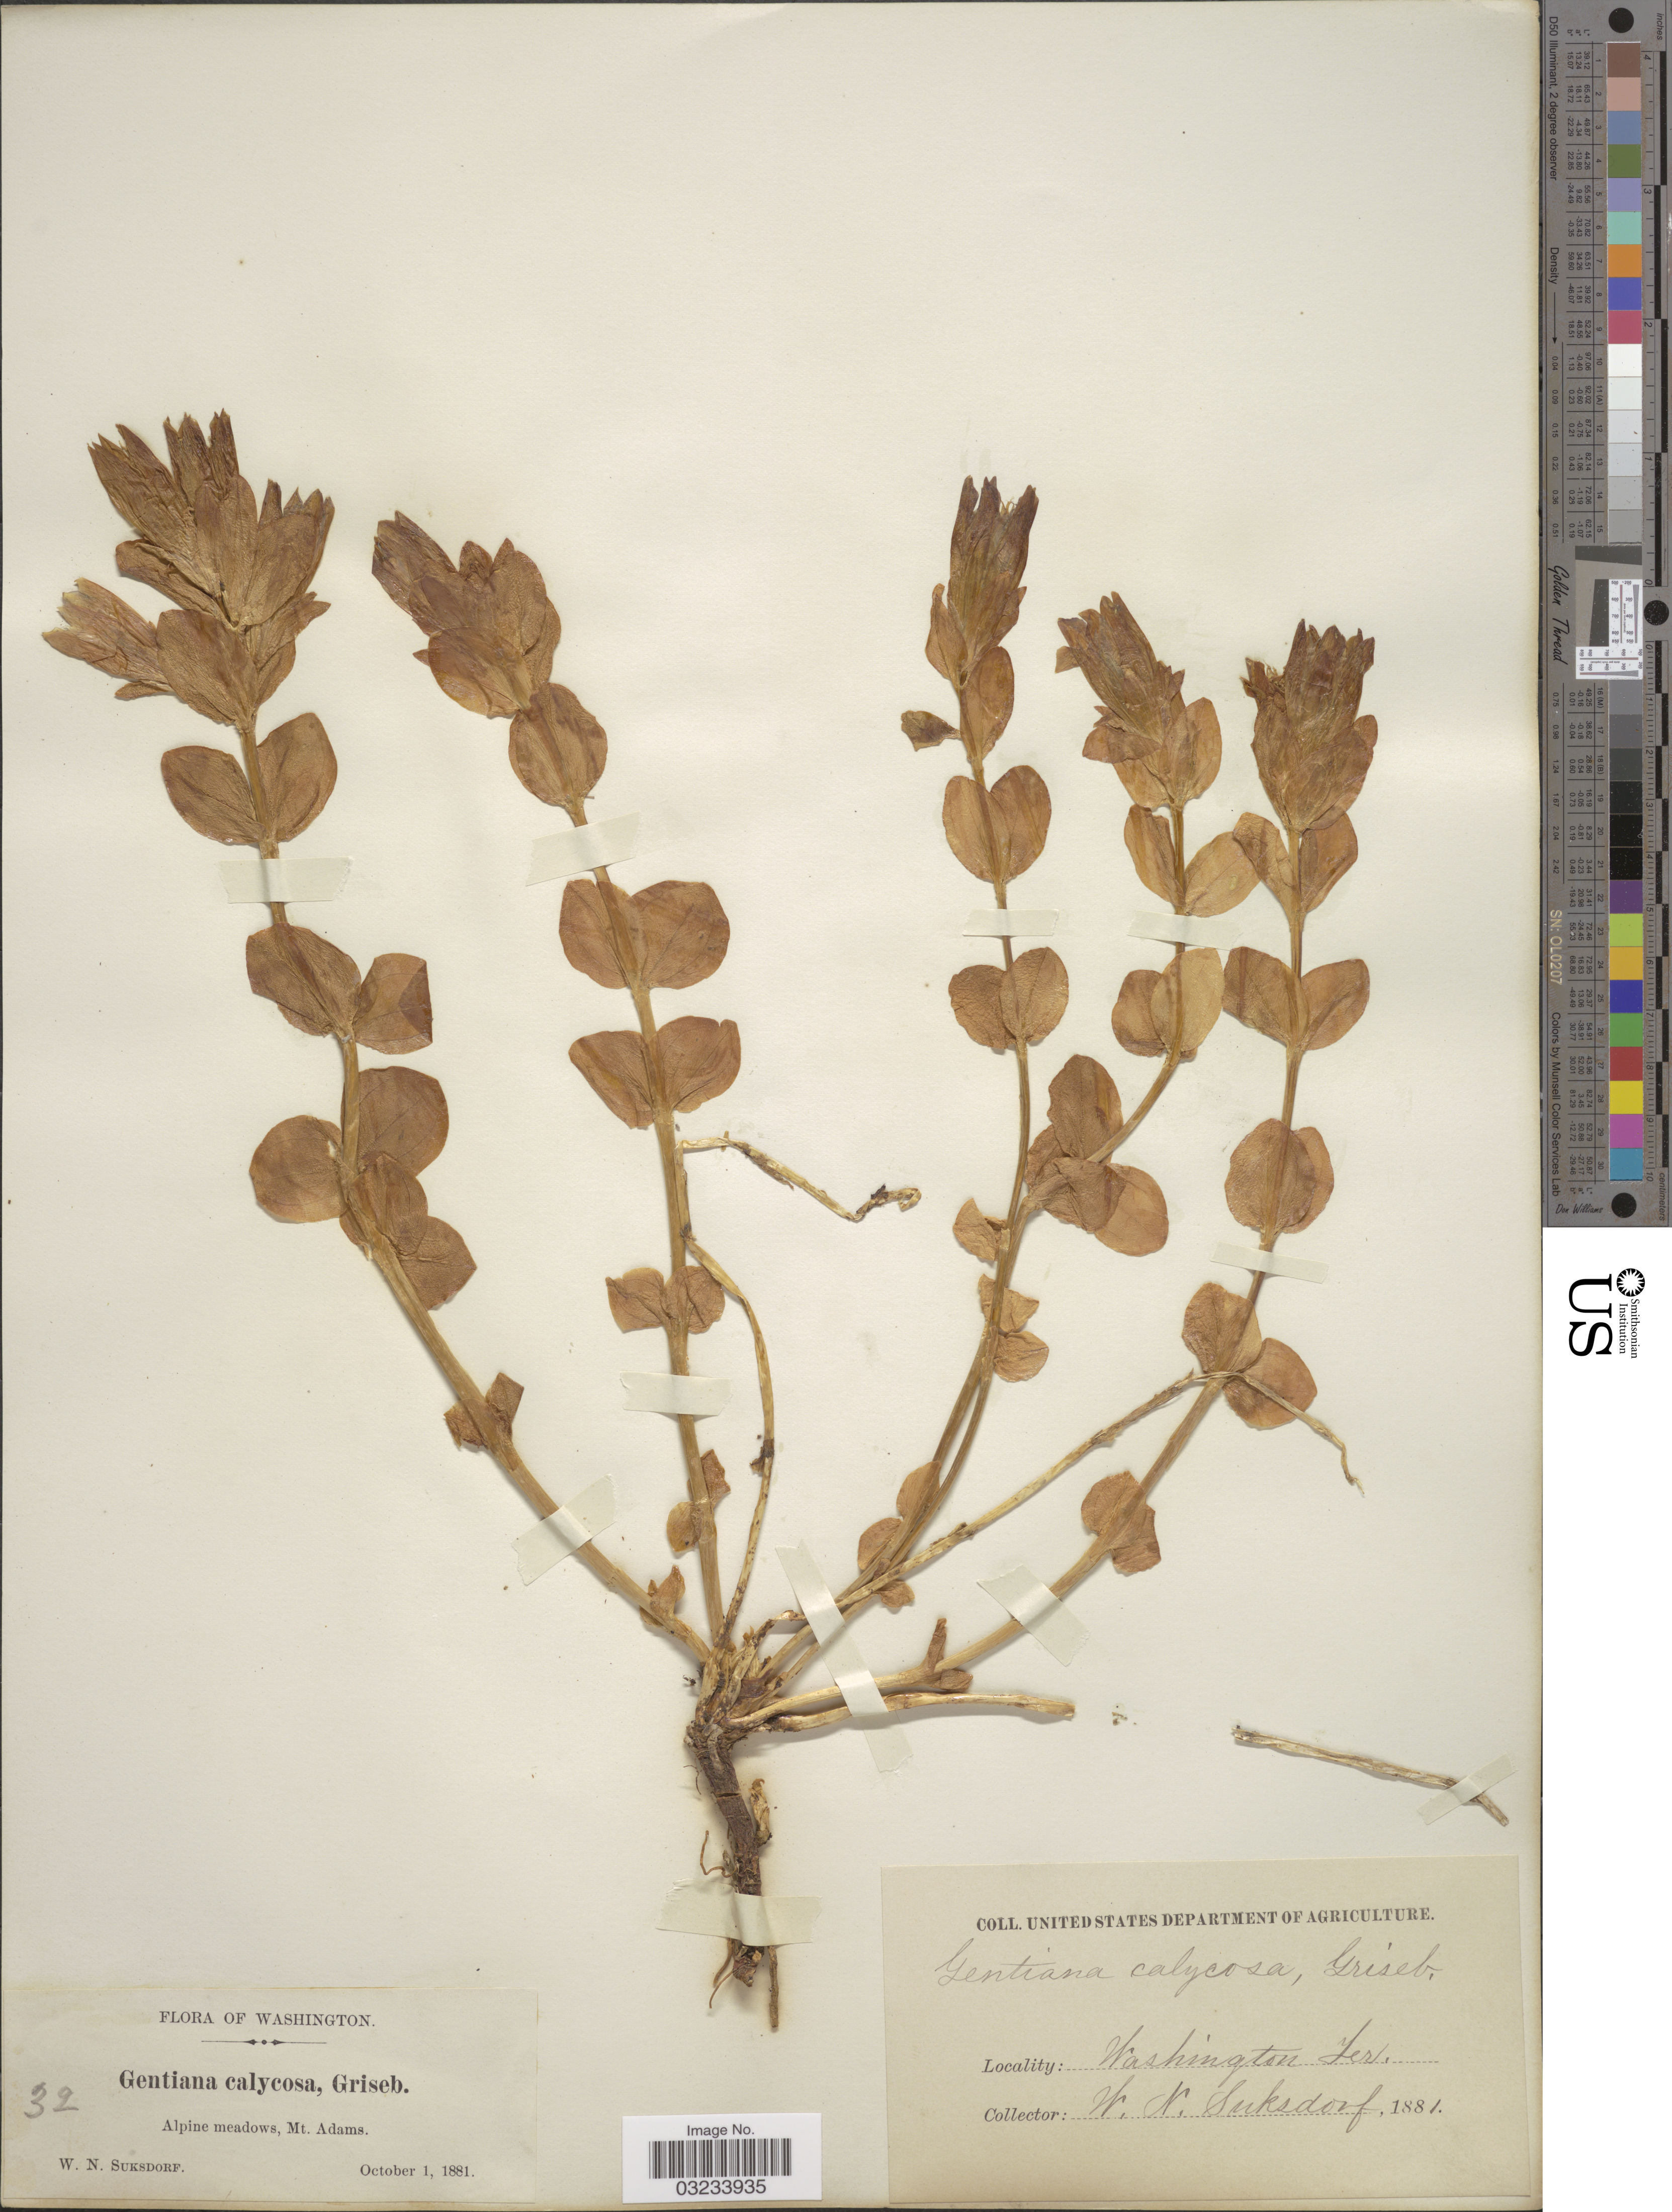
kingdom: Plantae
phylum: Tracheophyta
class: Magnoliopsida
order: Gentianales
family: Gentianaceae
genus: Gentiana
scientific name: Gentiana calycosa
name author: Griseb.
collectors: W. N. Suksdorf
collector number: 32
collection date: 1881-10-01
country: United States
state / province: Washington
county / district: Yakima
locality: Alpine meadows, Mt. Adams, Washington Terr.